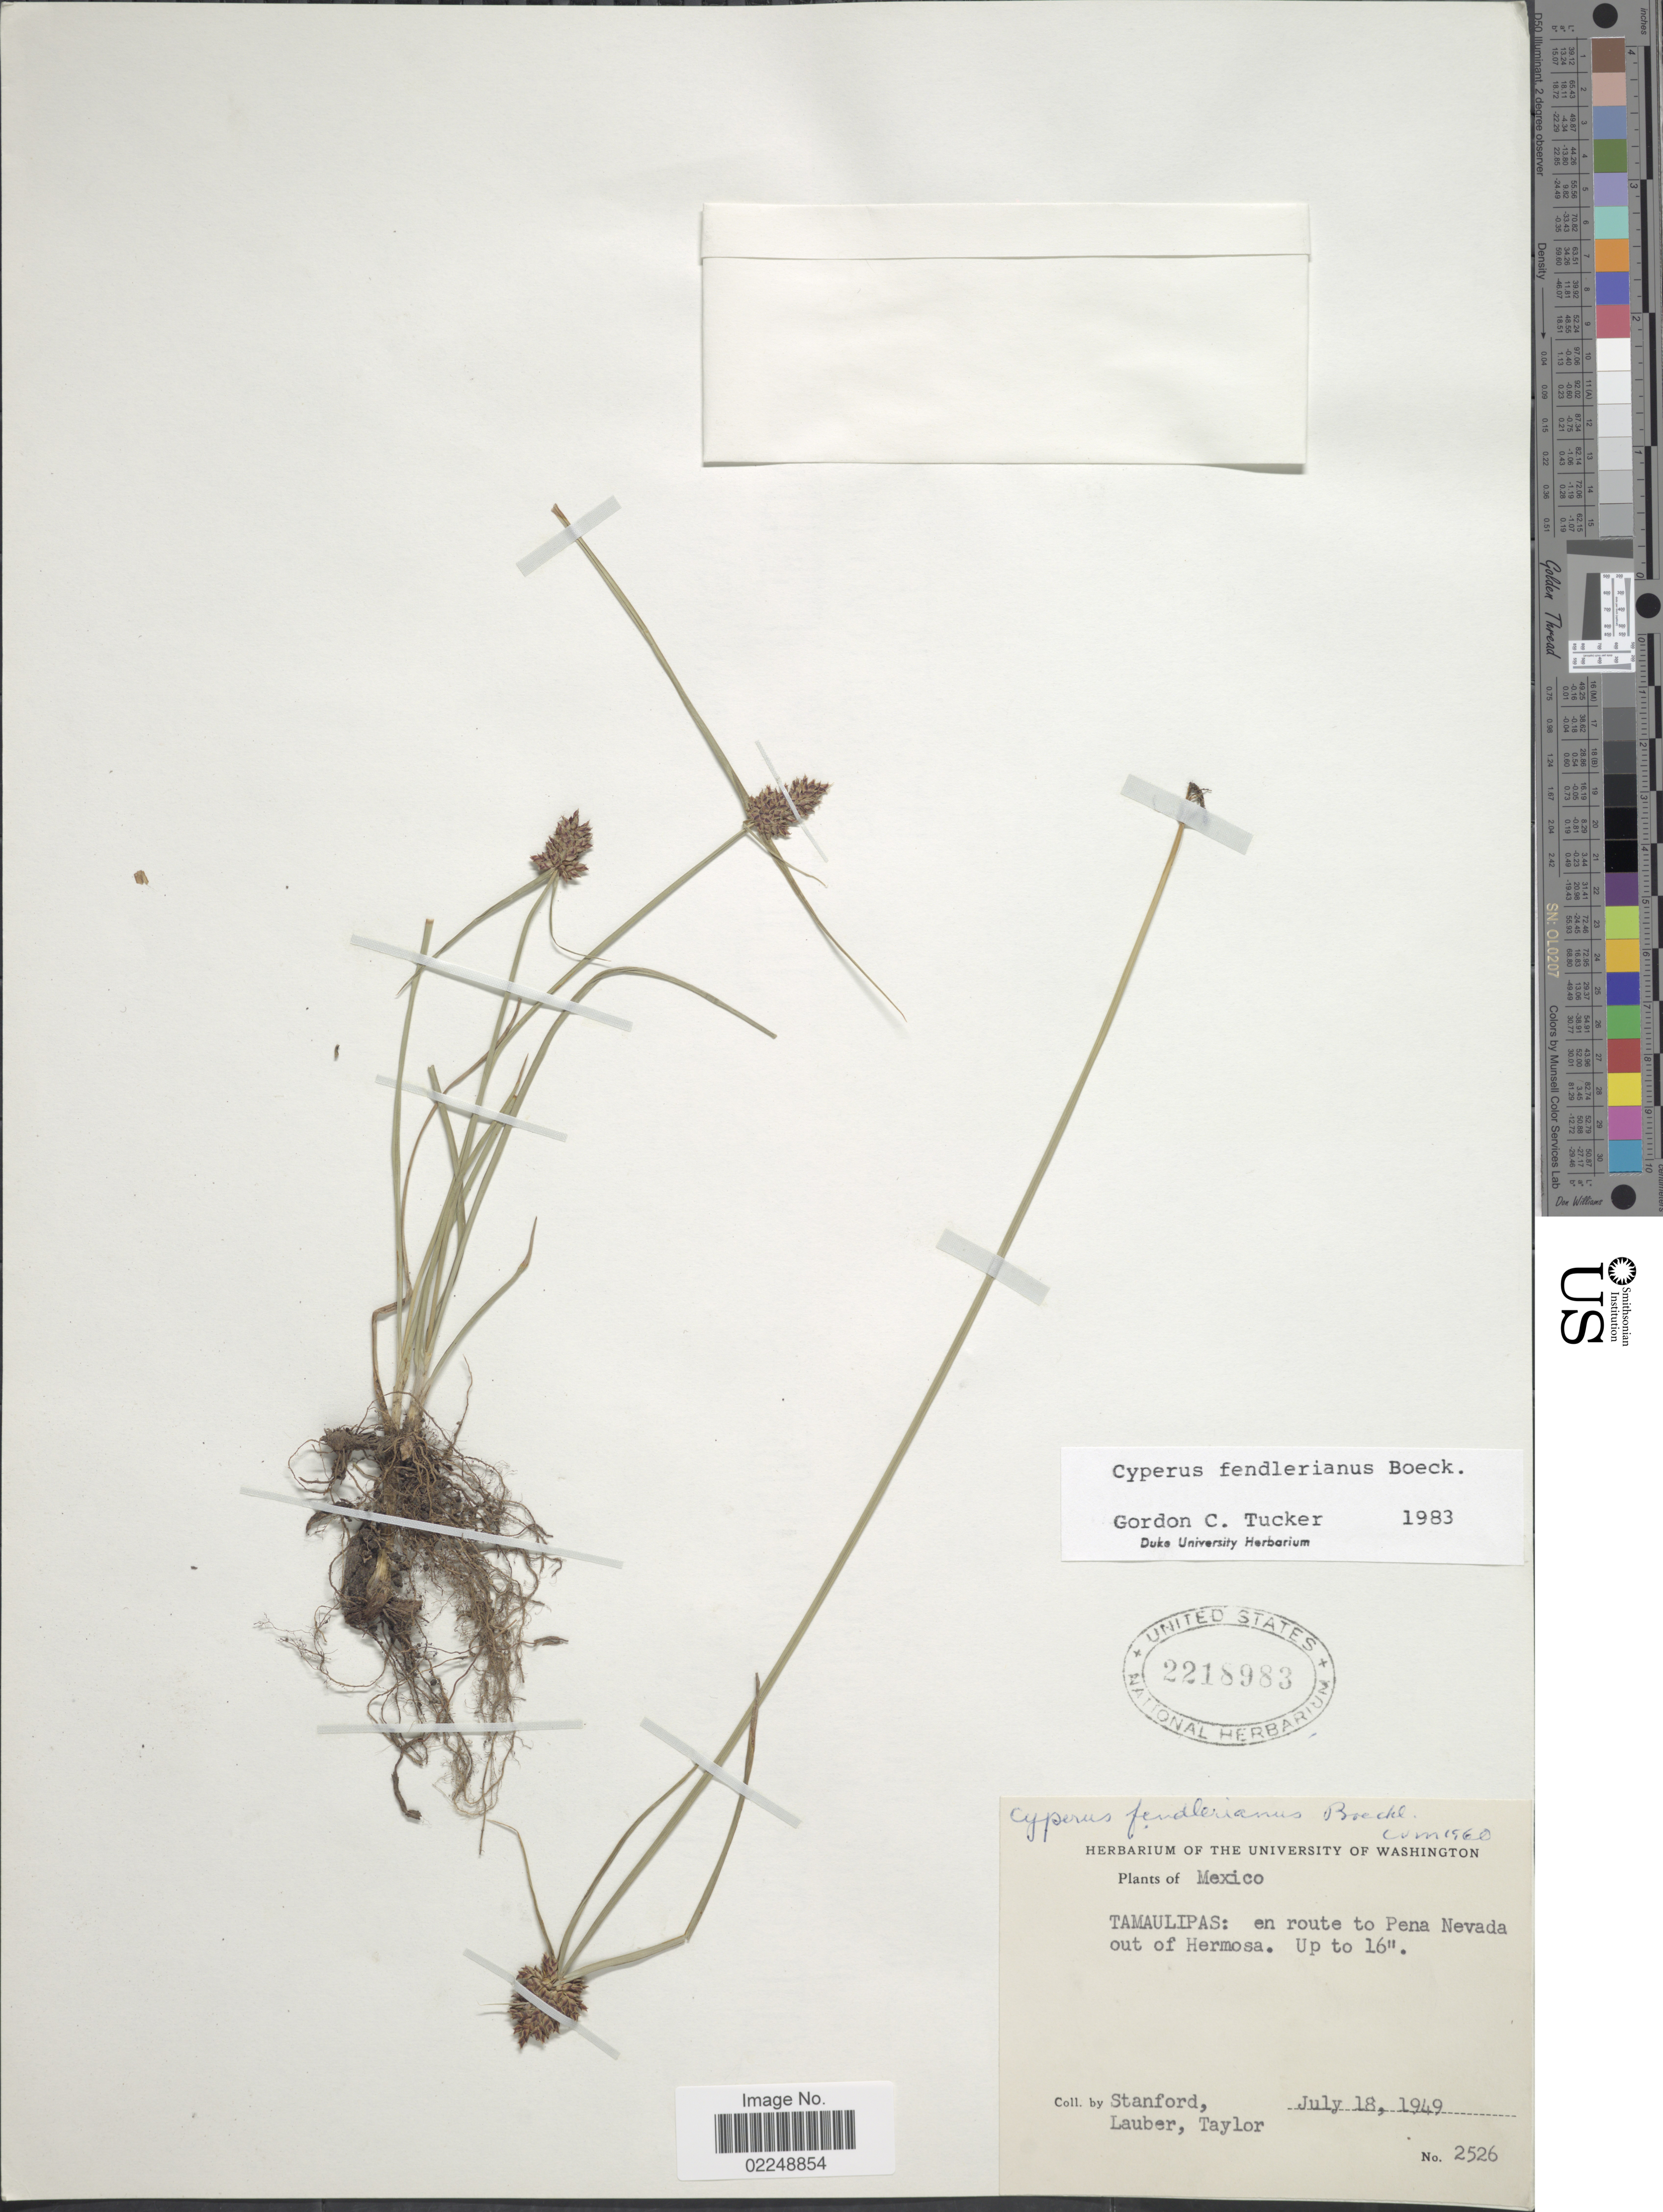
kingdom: Plantae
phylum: Tracheophyta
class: Liliopsida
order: Poales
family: Cyperaceae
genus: Cyperus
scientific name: Cyperus fendlerianus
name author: Boeckeler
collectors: -. Stanford, Lauber, -- & -- Taylor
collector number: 2526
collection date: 1949-07-18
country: Mexico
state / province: Tamaulipas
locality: En route to Pena Nevada out of Hermosa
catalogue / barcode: US 2218983